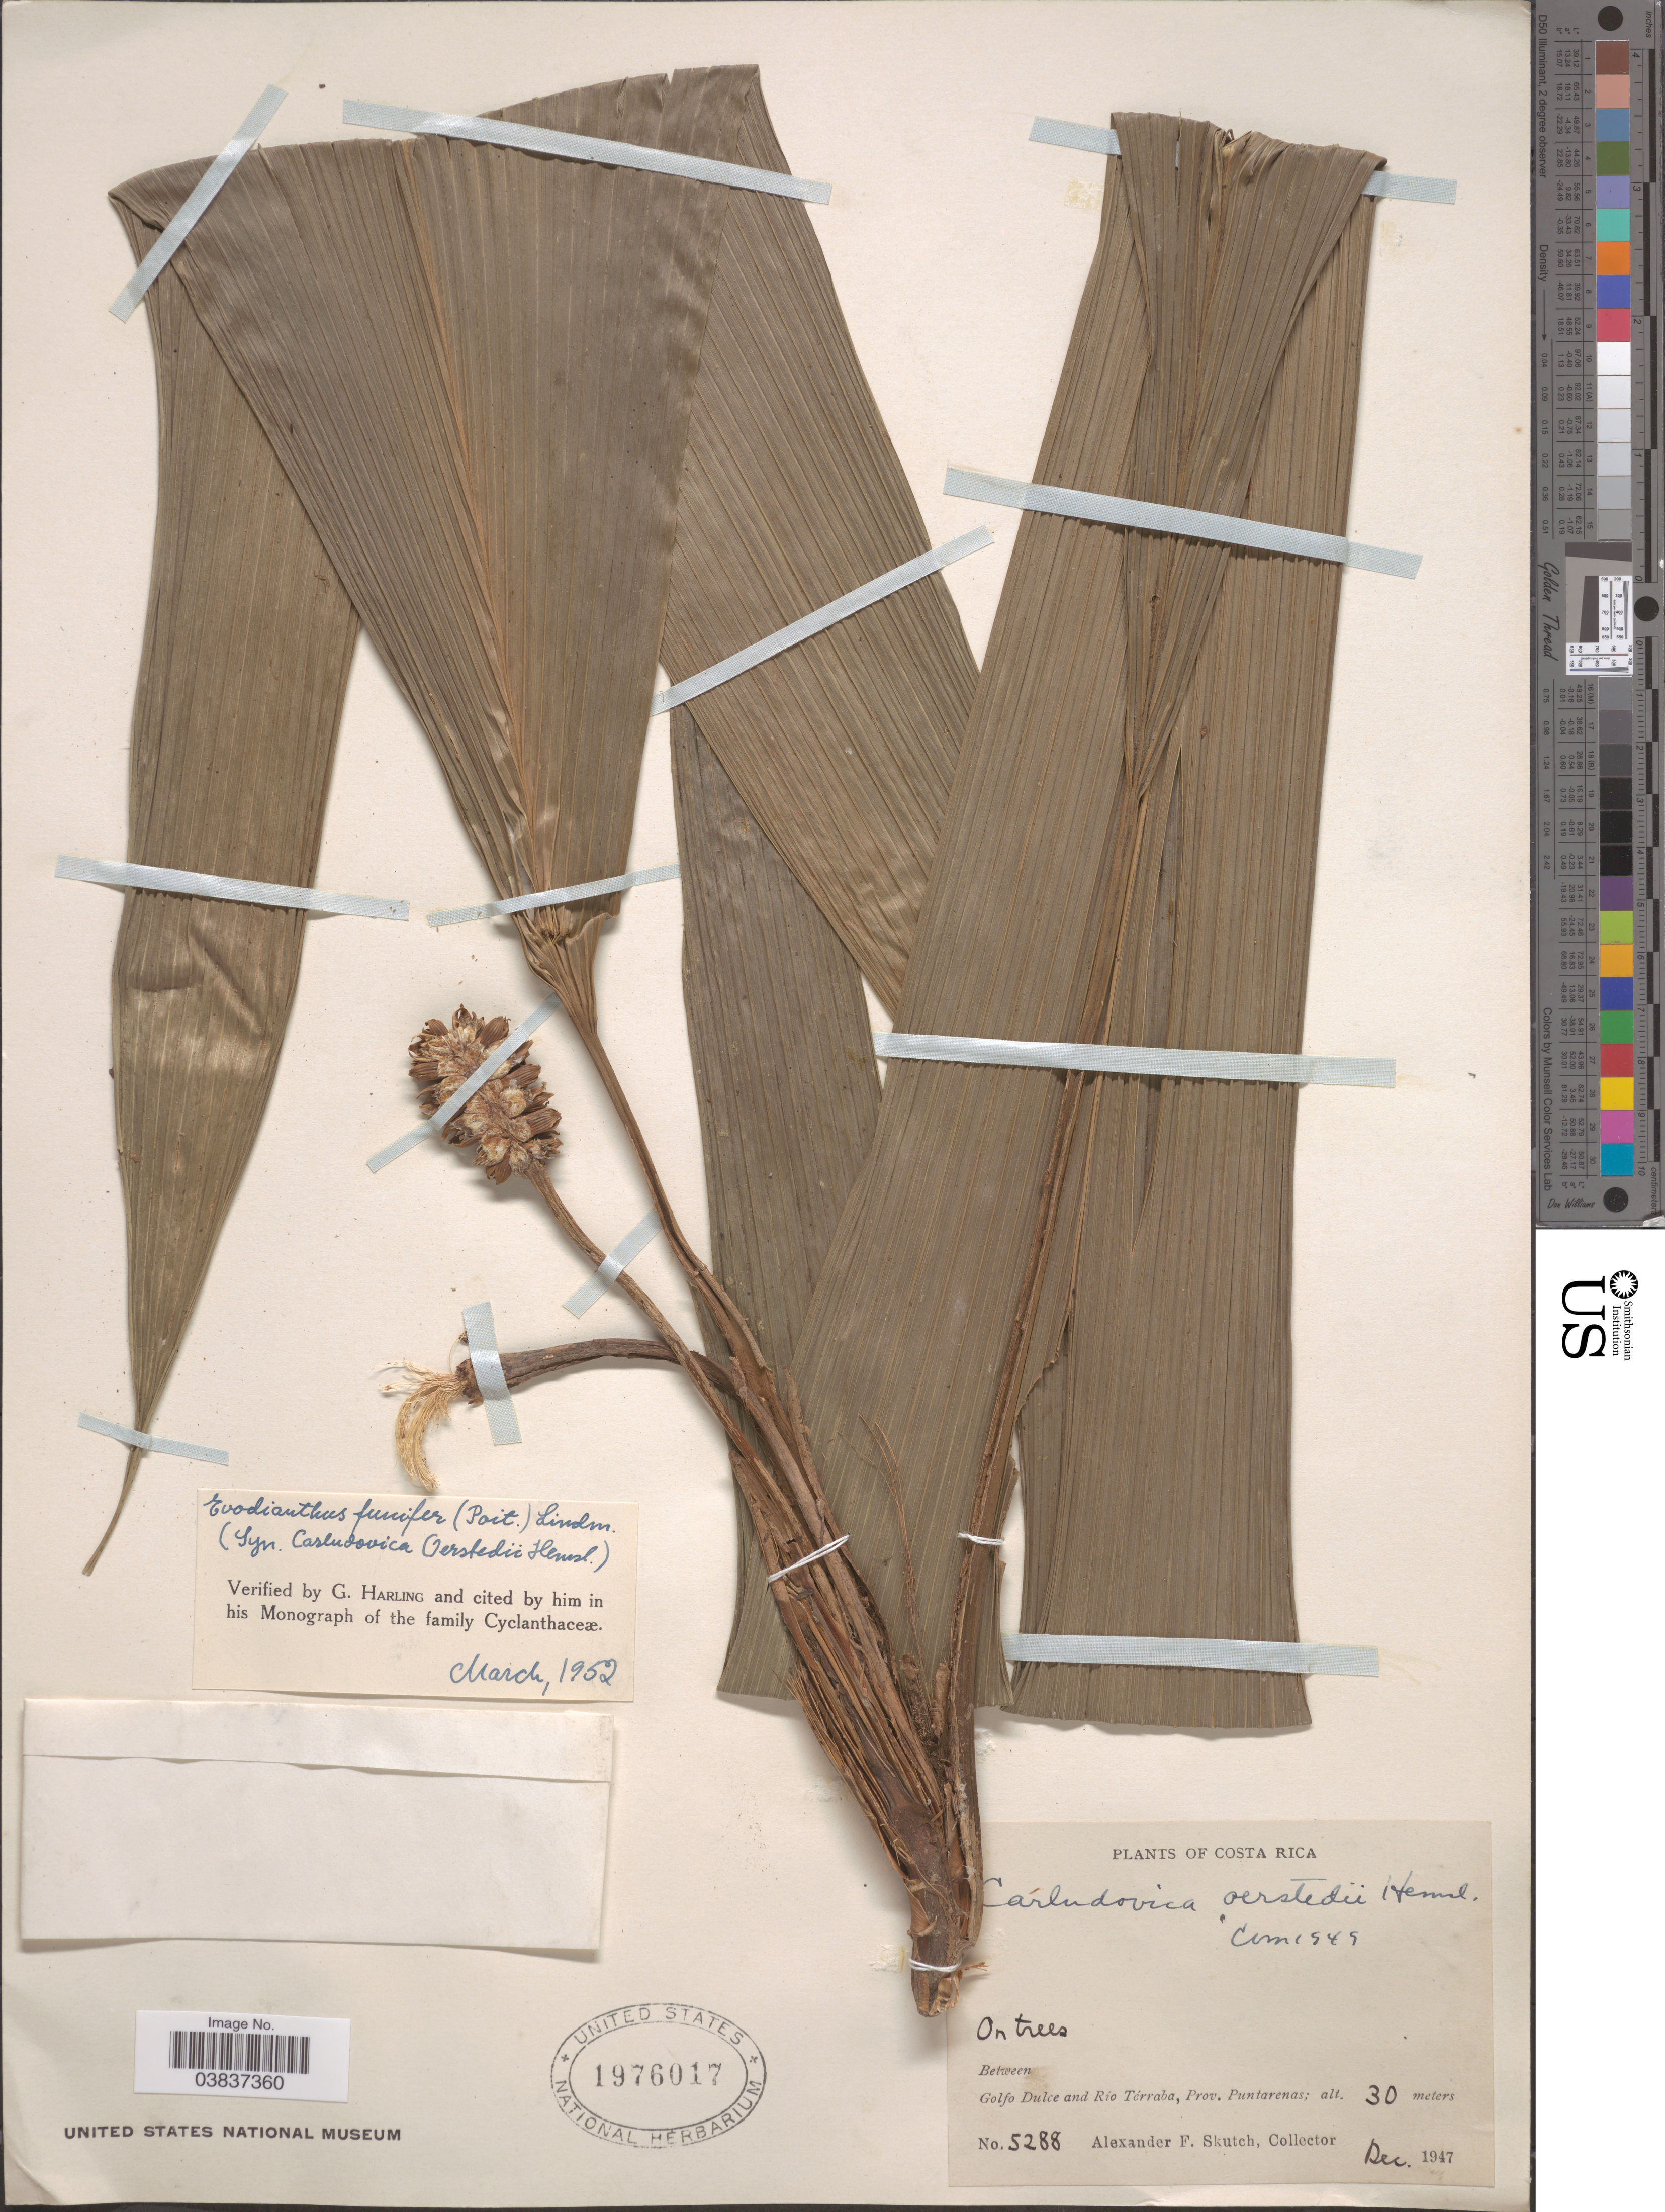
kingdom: Plantae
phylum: Tracheophyta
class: Liliopsida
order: Pandanales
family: Cyclanthaceae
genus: Evodianthus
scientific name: Evodianthus funifer subsp. funifer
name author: (Poit.) Lindm.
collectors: A. F. Skutch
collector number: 5288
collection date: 1947-12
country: Costa Rica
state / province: Puntarenas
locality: Between Golfo Dulce and Río Térraba.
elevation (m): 30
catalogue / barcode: US 1976017